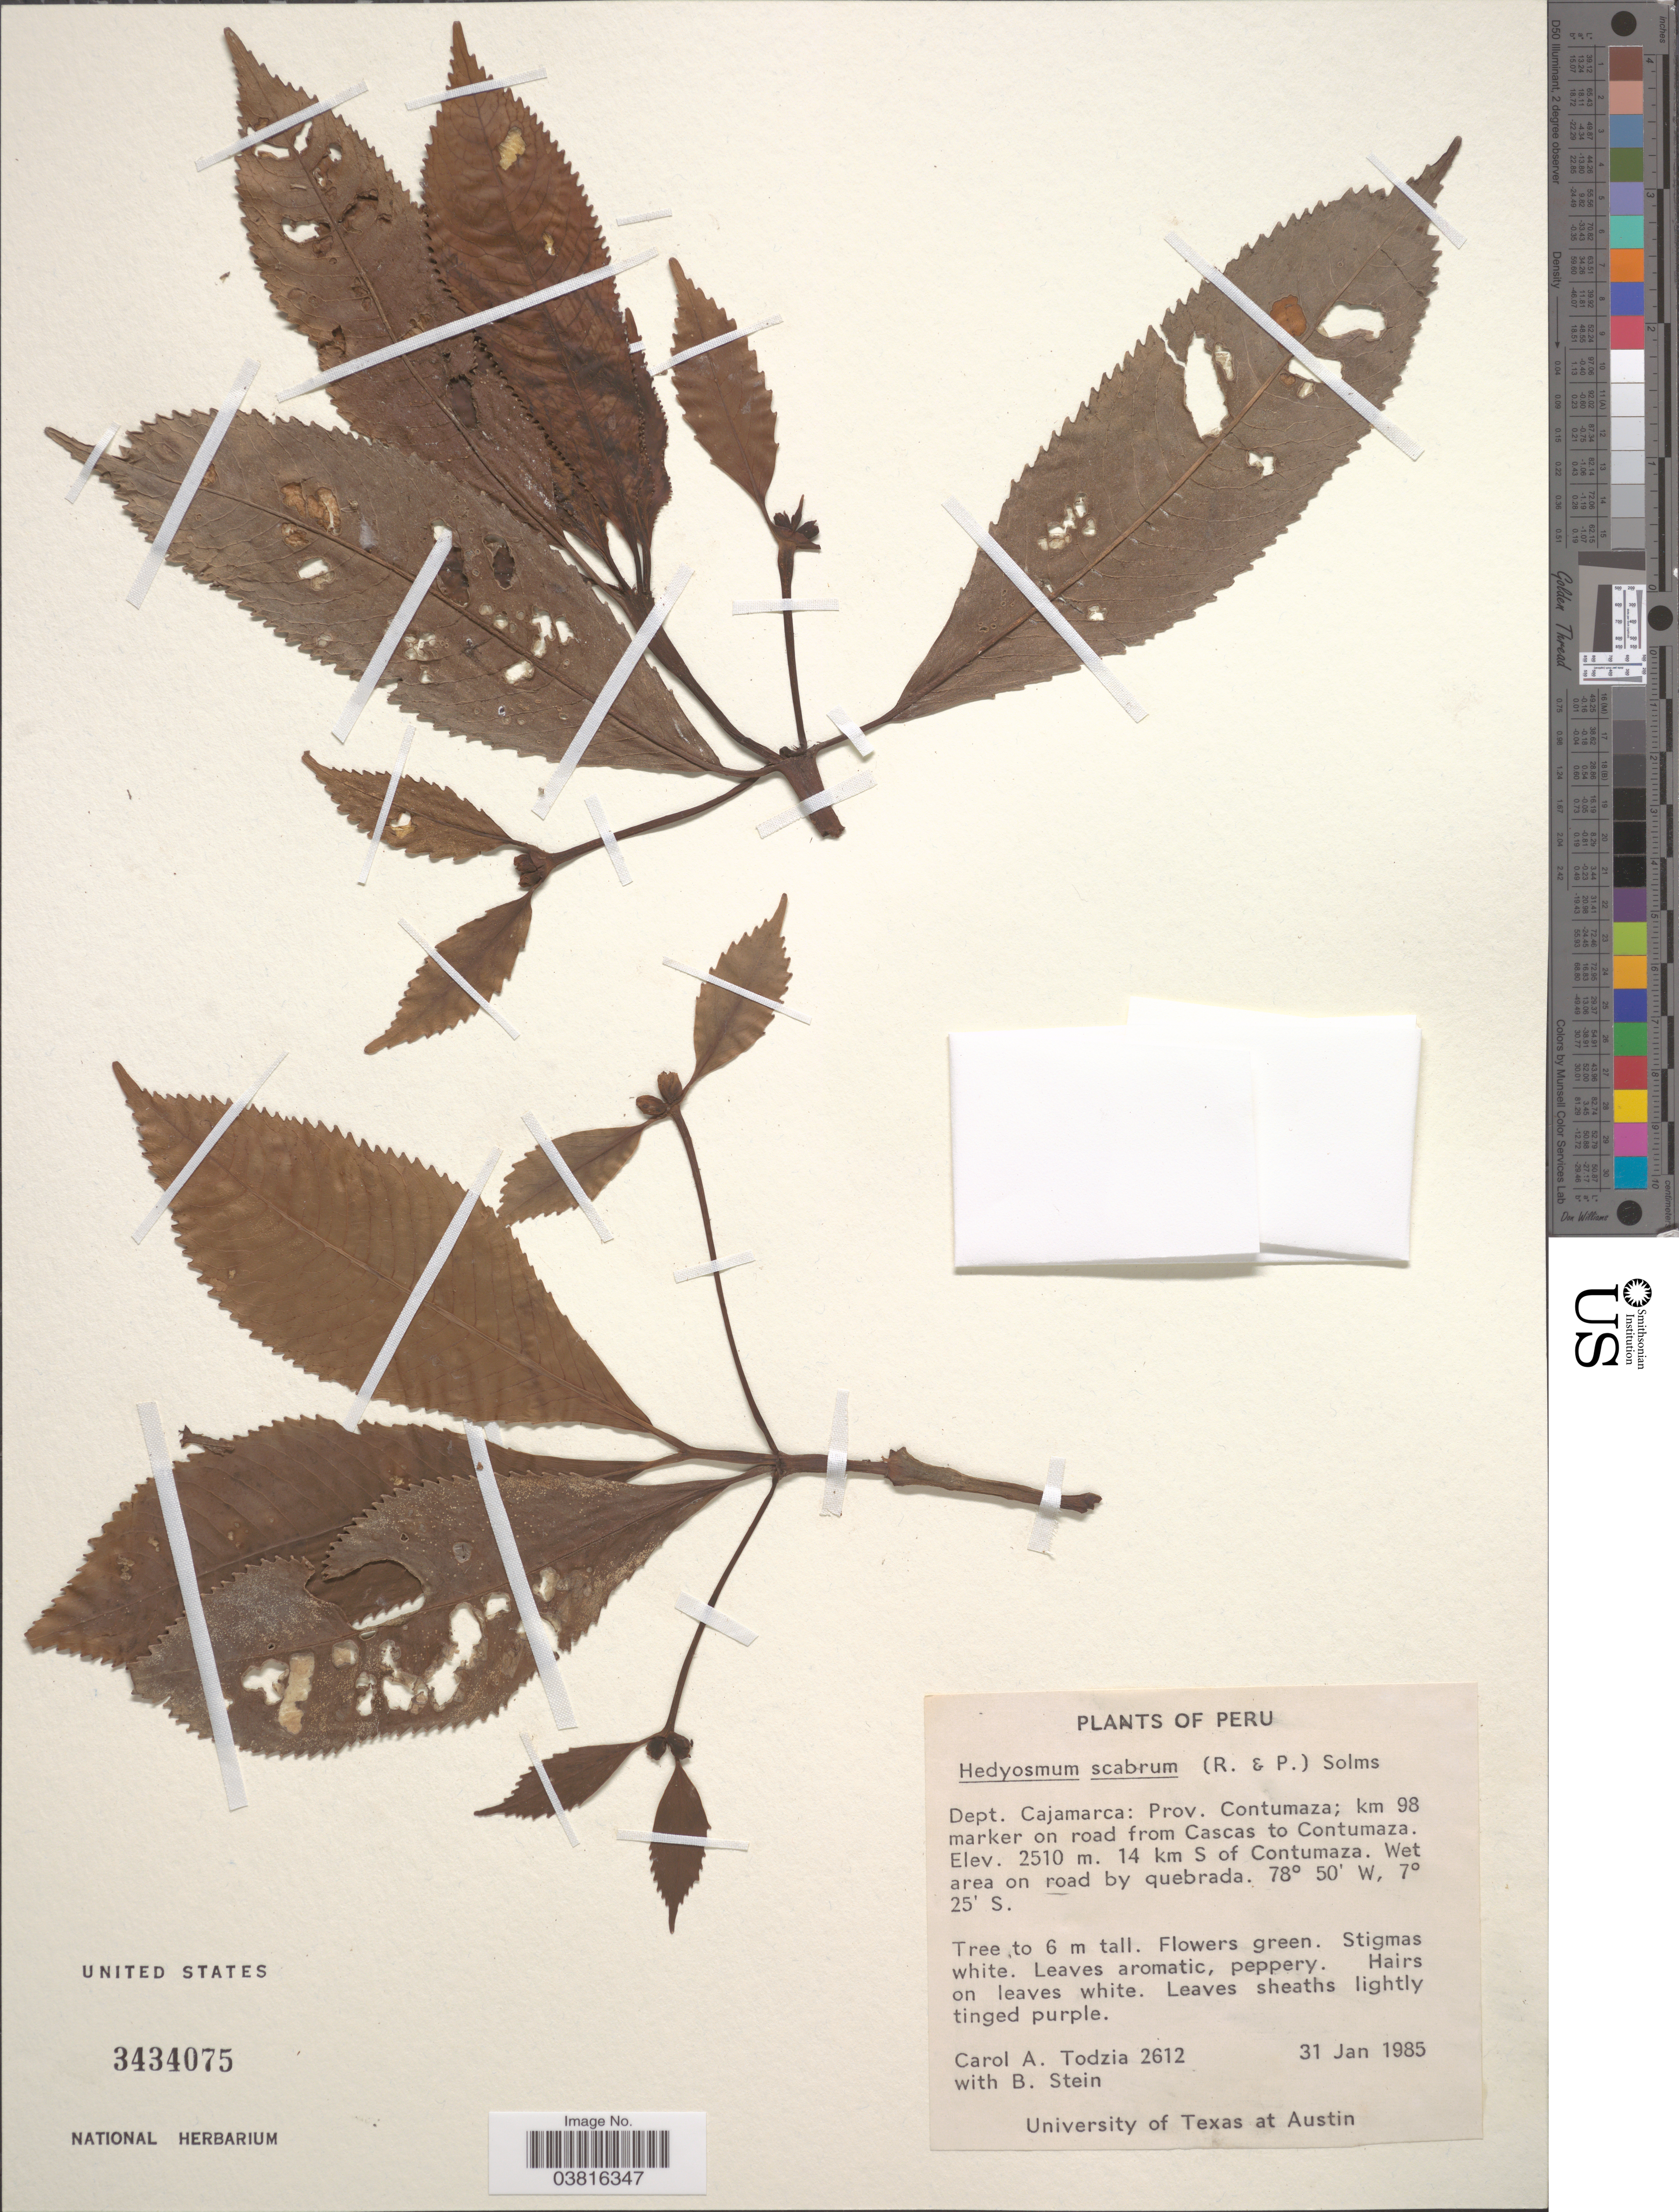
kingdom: Plantae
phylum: Tracheophyta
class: Magnoliopsida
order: Chloranthales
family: Chloranthaceae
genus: Hedyosmum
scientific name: Hedyosmum scabrum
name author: Solms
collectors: C. A. Todzia & B. Stein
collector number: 2612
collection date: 1985-01-31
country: Peru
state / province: Cajamarca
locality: Dept. Cajamarca: Prov. Contumaza; km 98 marker on road from Cascas to Contumaza. 14 km S of Contumaza.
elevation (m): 2510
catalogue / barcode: US 3434075